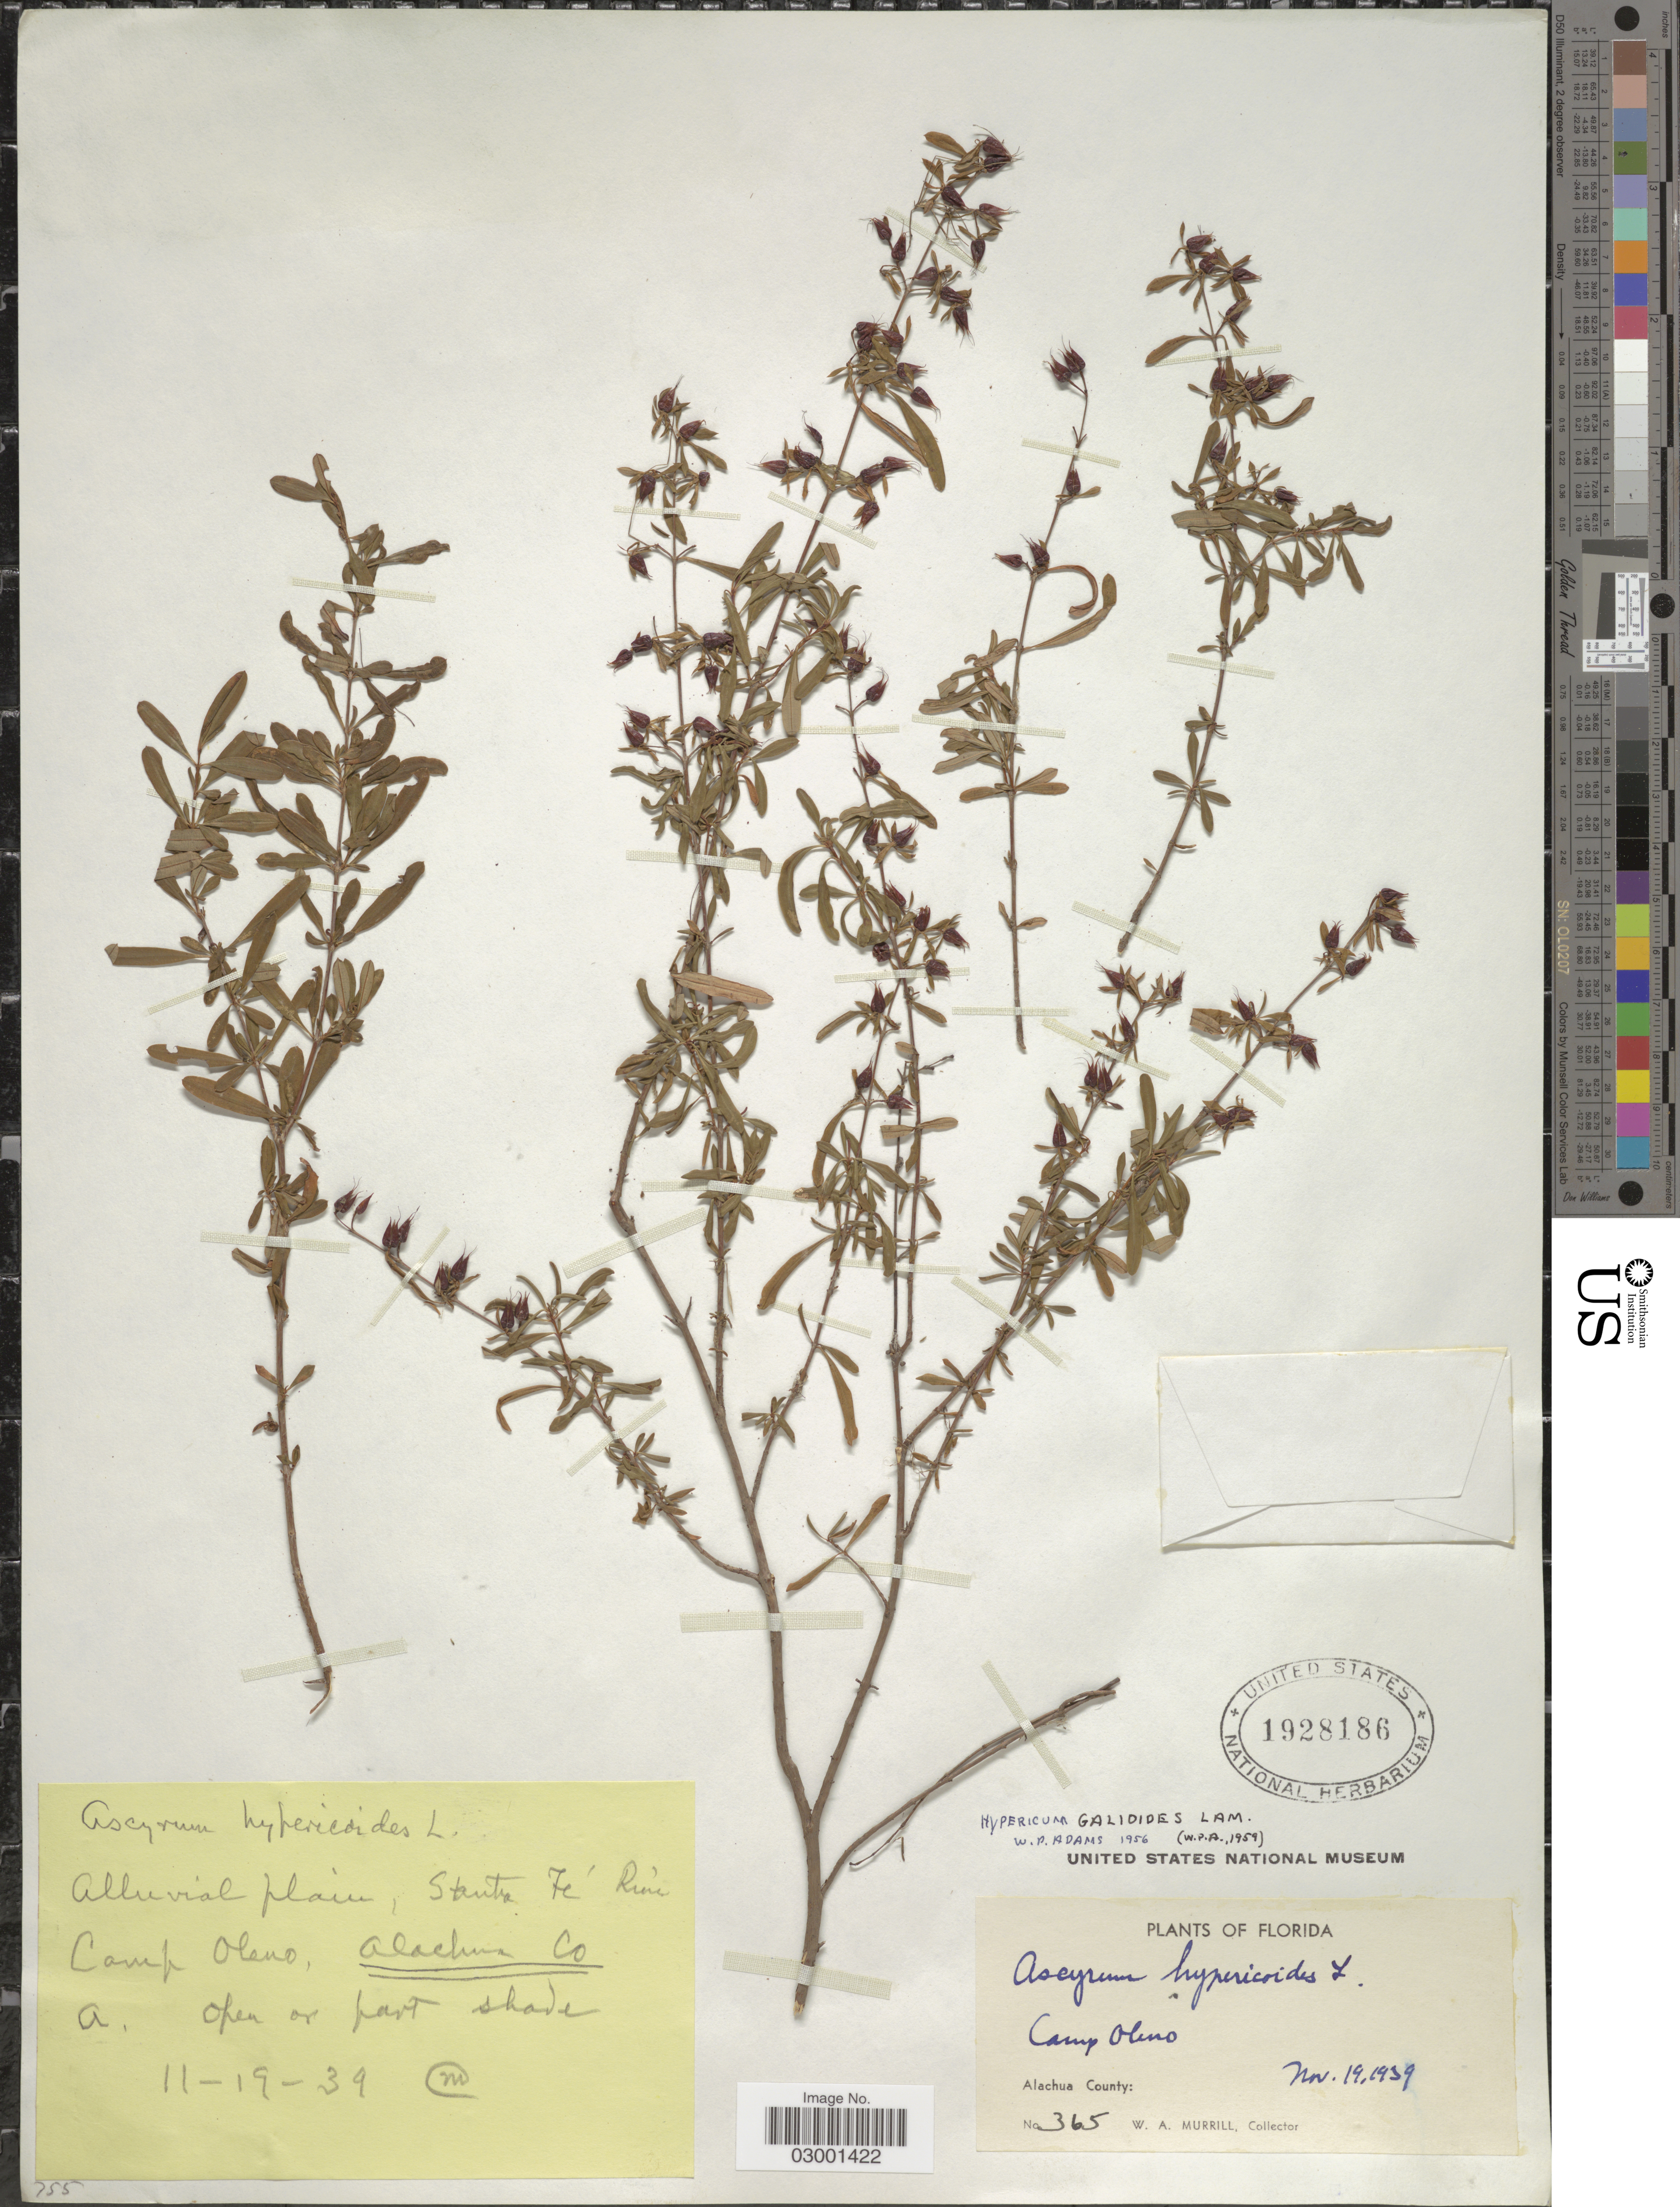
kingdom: Plantae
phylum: Tracheophyta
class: Magnoliopsida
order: Malpighiales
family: Hypericaceae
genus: Hypericum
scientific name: Hypericum galioides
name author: Lam.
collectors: W. A. Murrill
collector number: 365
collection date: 1939-11-19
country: United States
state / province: Florida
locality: Camp Oleno, Alachua County.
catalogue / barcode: US 1928186